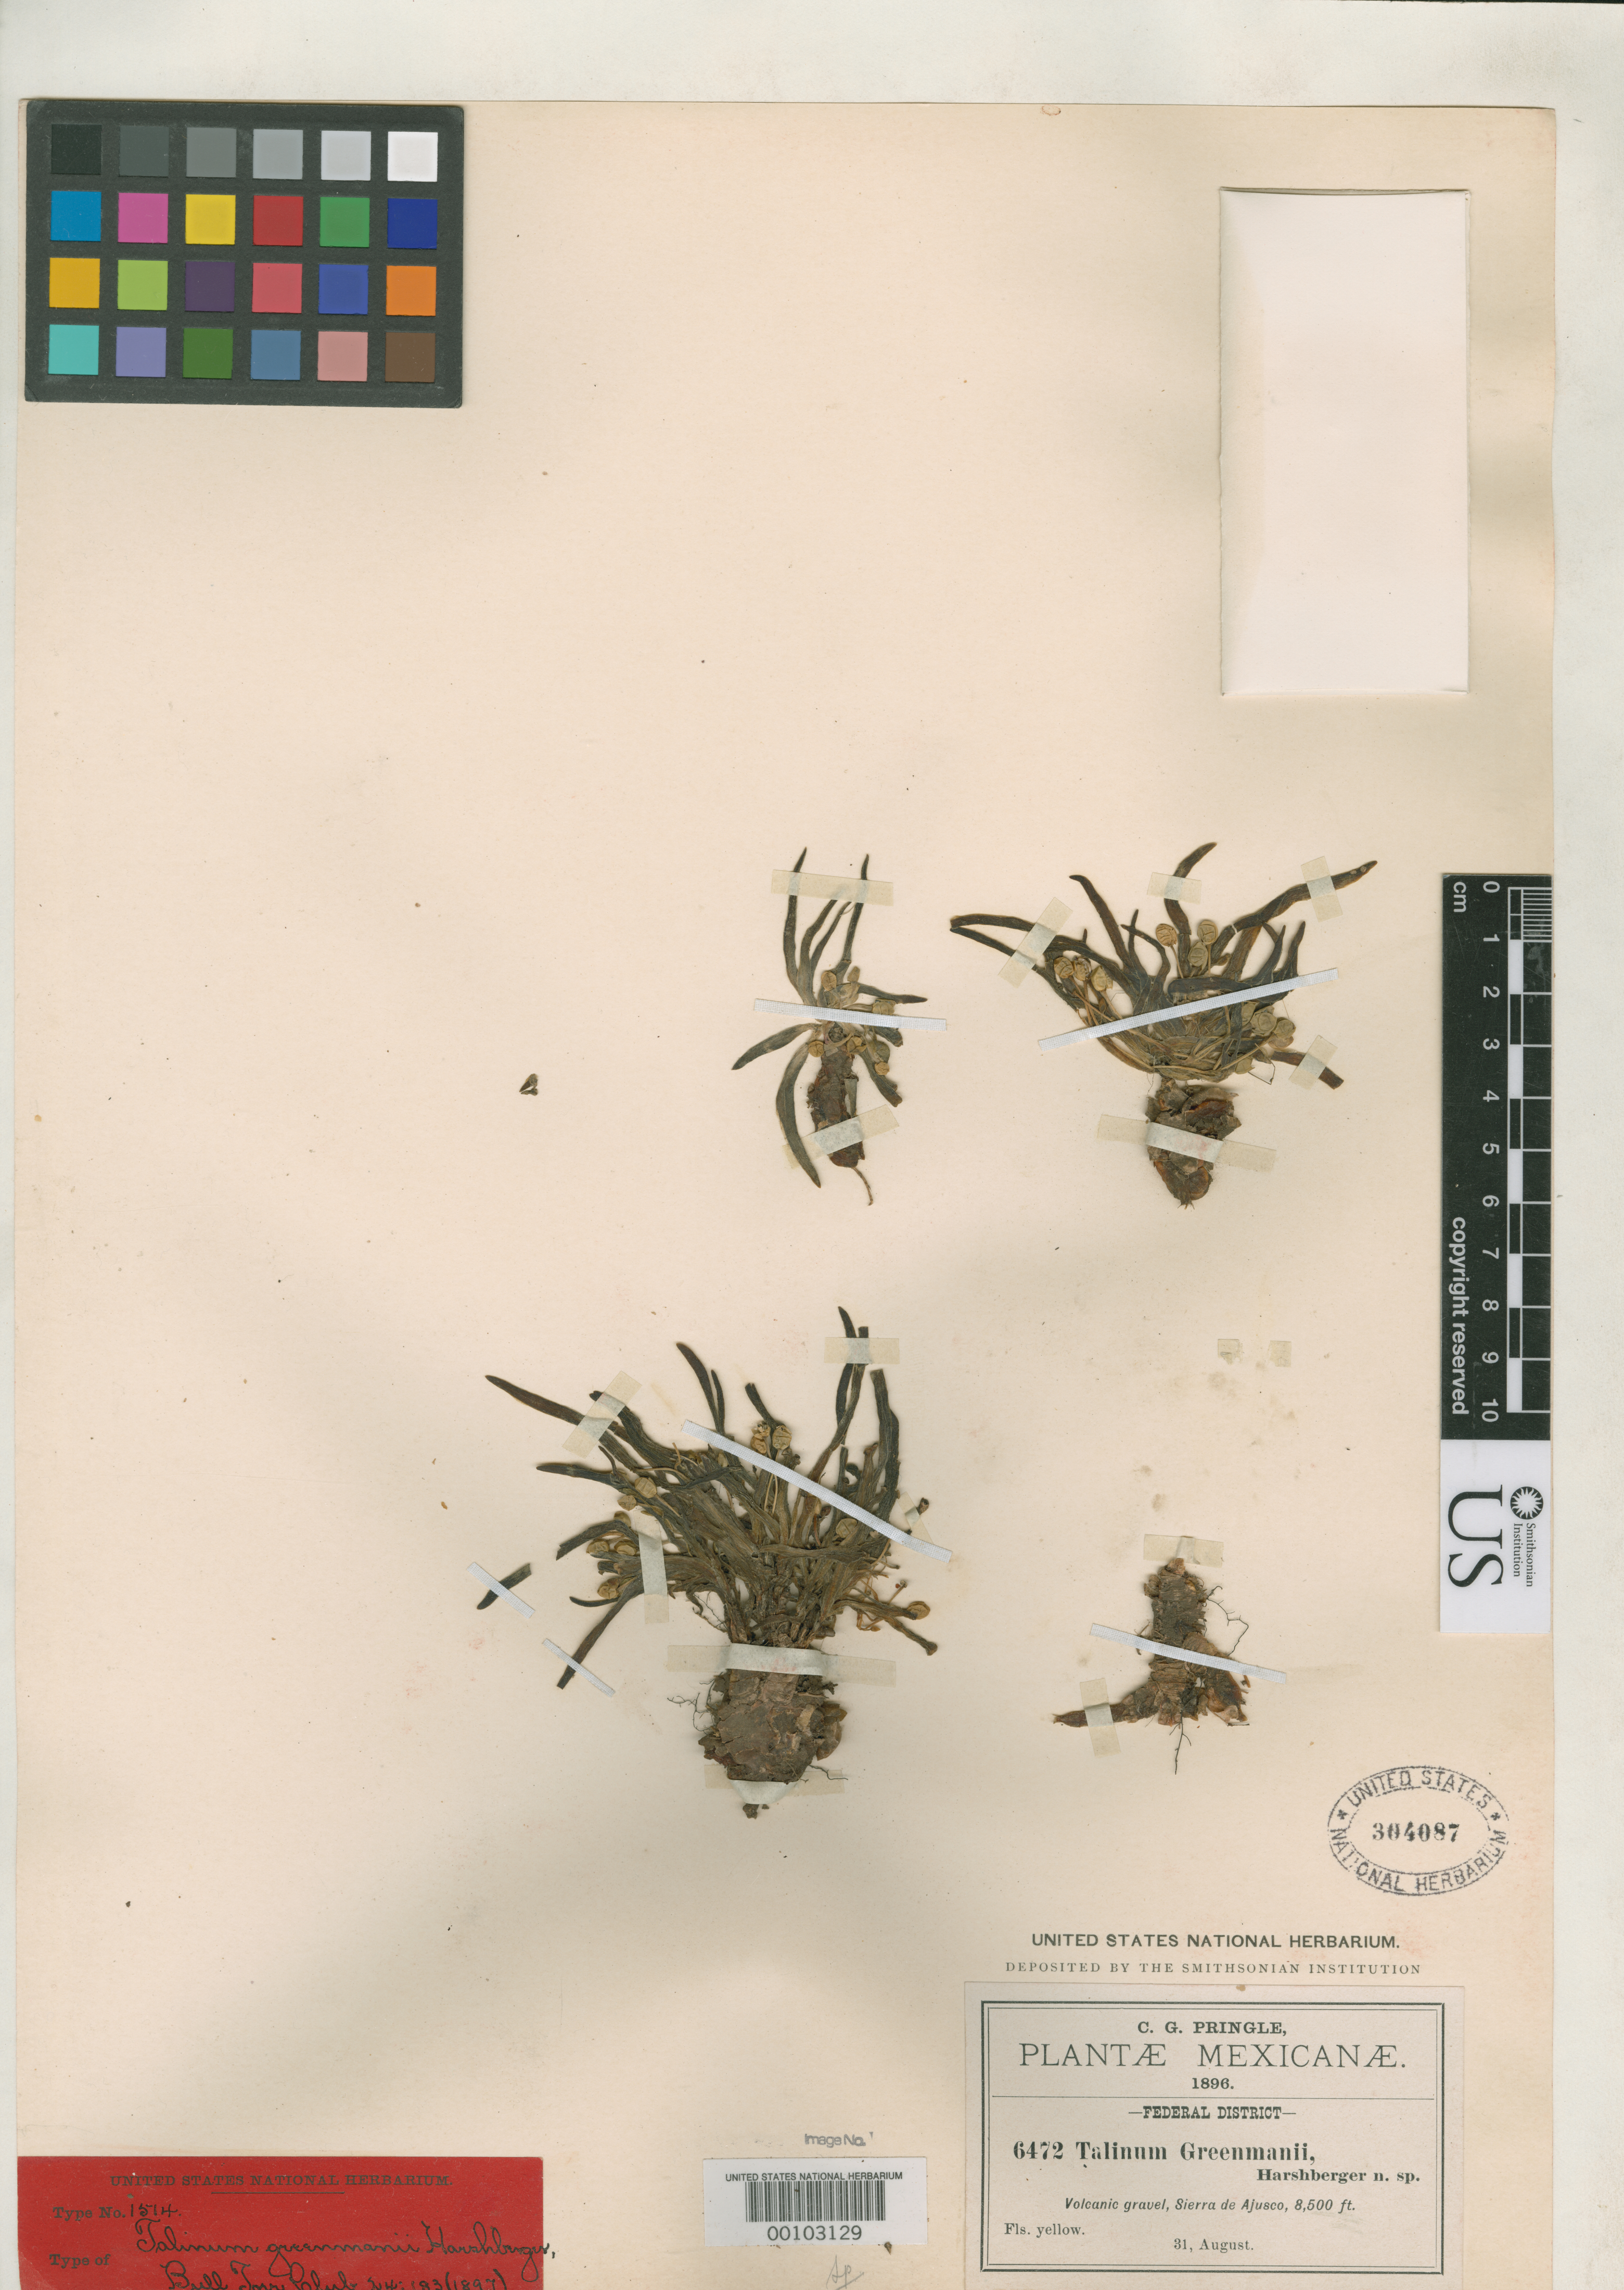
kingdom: Plantae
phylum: Tracheophyta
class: Magnoliopsida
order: Caryophyllales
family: Talinaceae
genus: Talinum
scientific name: Talinum greenmanii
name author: Harshb.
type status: Isotype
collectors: C. G. Pringle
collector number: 6472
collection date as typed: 31 Aug 1896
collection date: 1896-08-31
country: Mexico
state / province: Distrito Federal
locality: Volcanic gravel, Sierra de Ajusco.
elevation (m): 2591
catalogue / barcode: US 304087